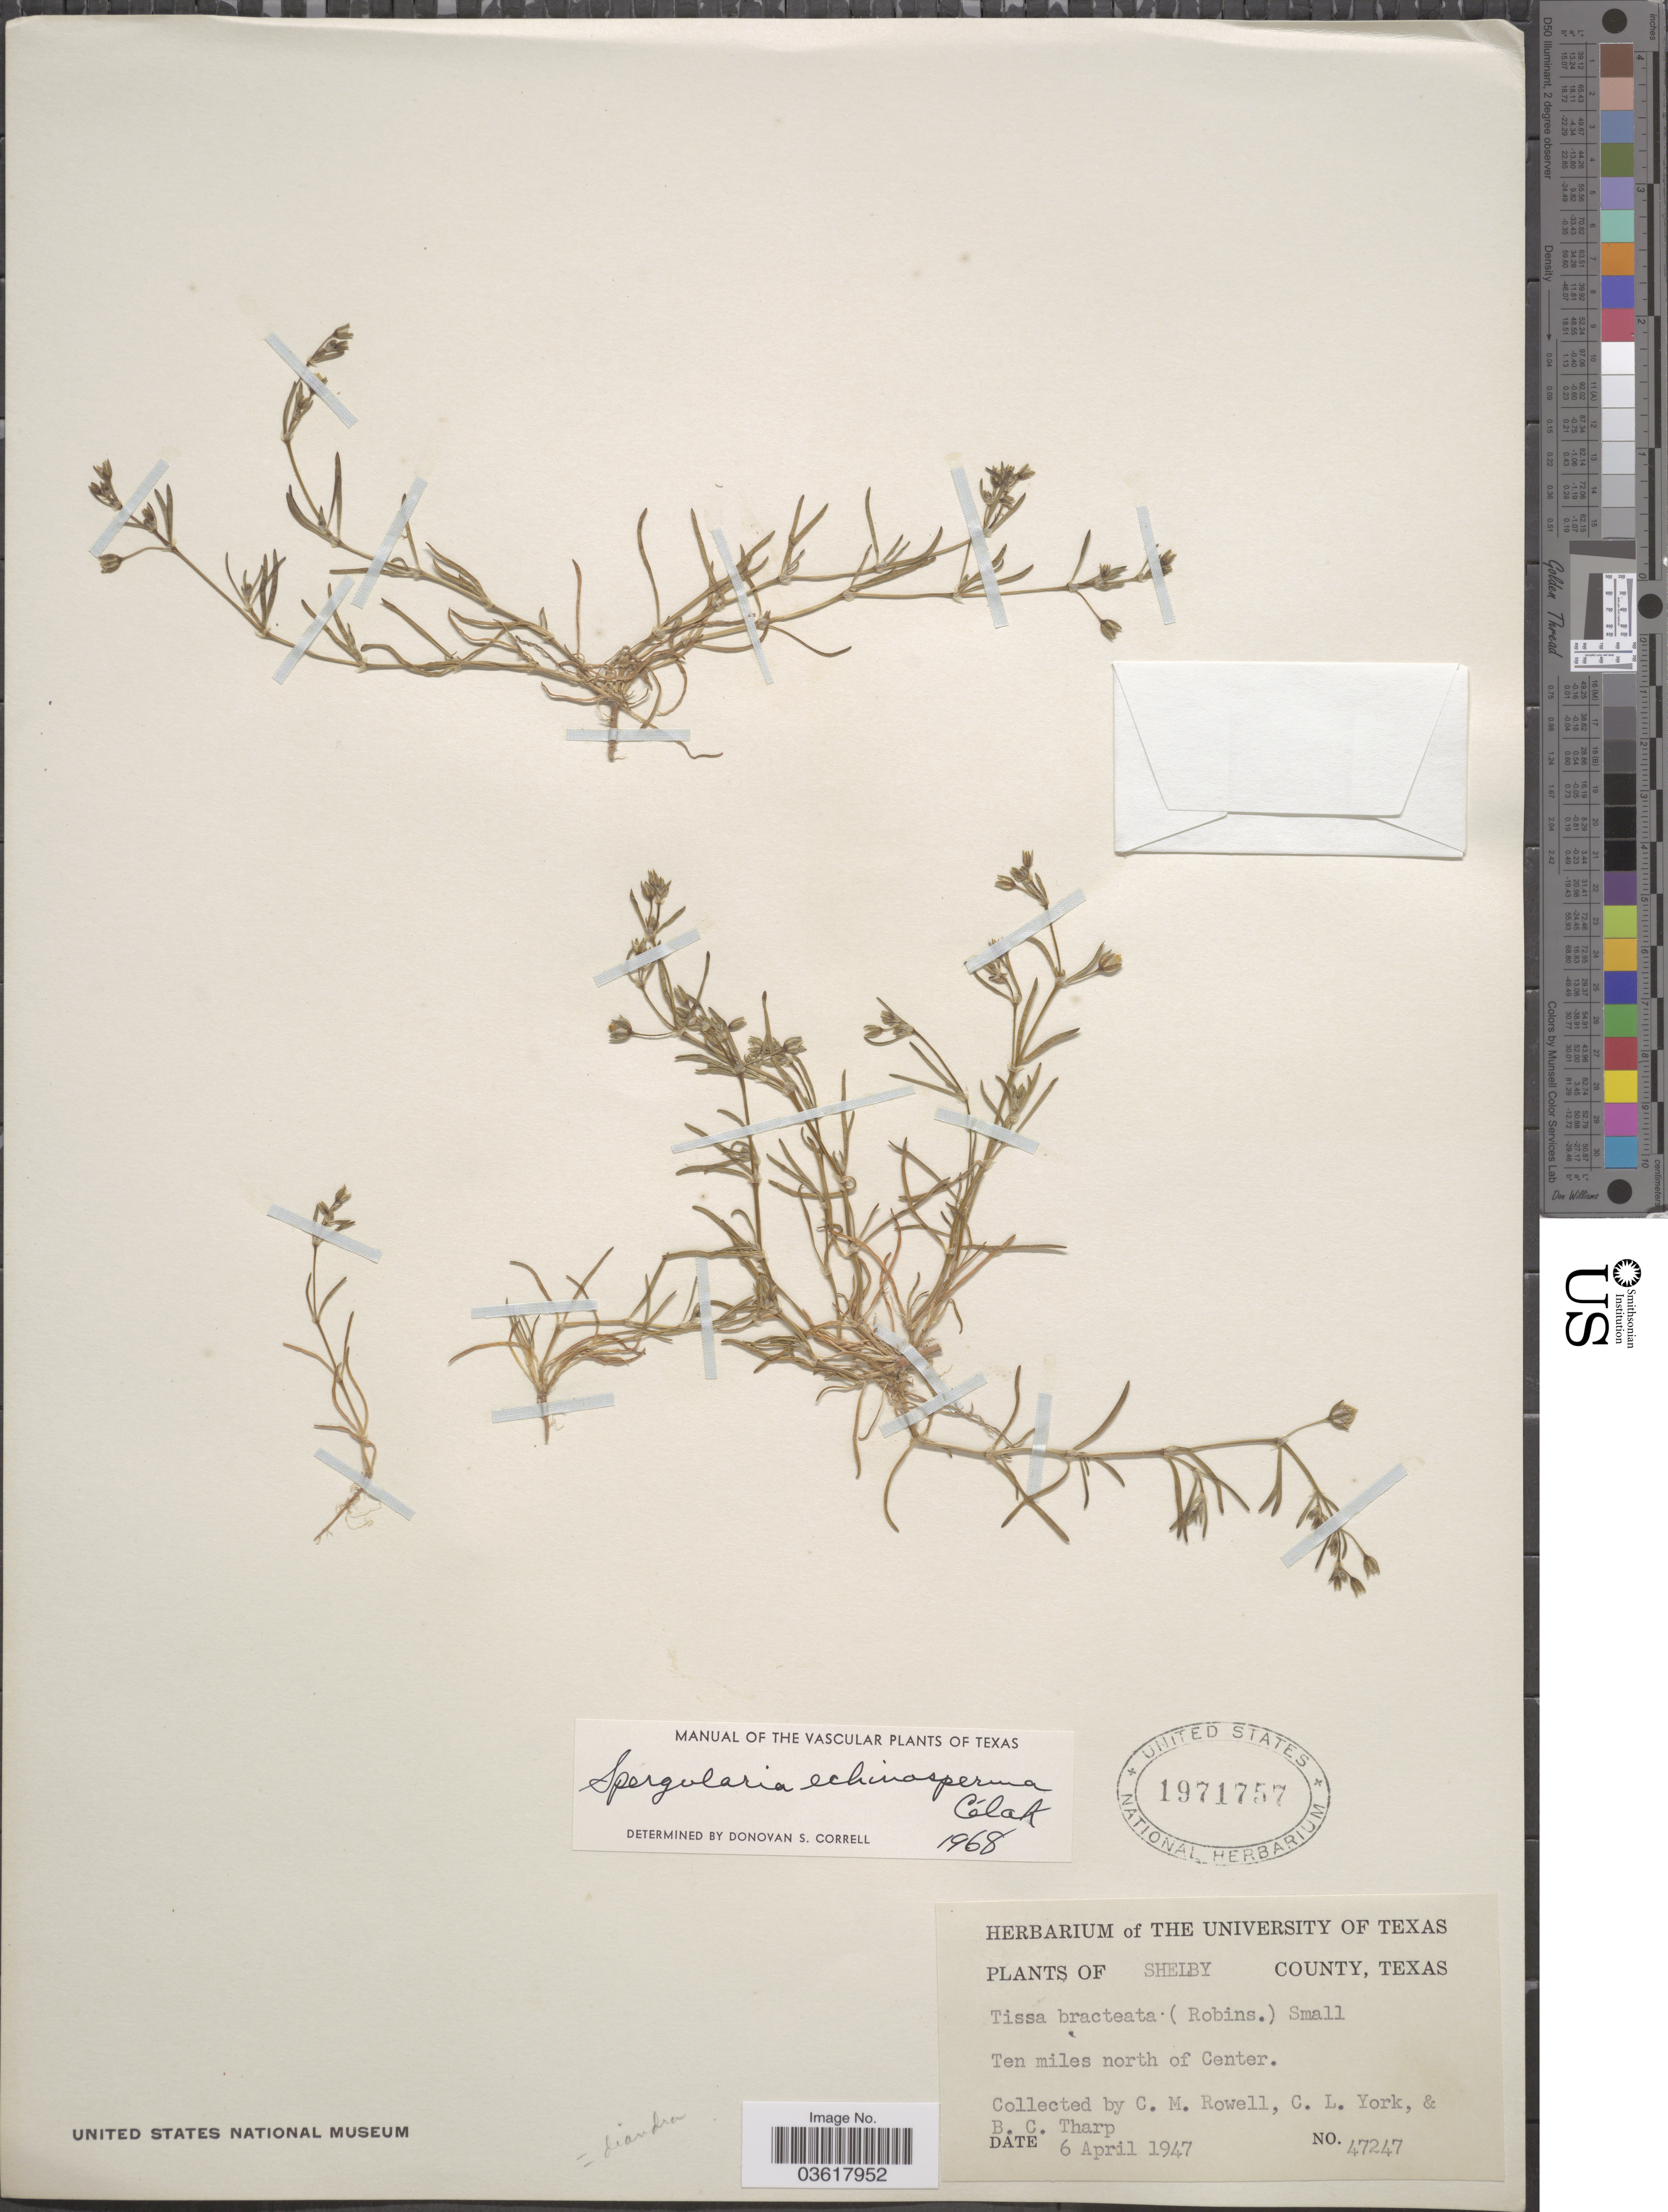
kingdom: Plantae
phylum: Tracheophyta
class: Magnoliopsida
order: Caryophyllales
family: Caryophyllaceae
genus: Spergularia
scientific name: Spergularia echinosperma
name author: (Čelak.) Asch. & Graebn.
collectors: C. M. Rowell, C. L. York & B. C. Tharp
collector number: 47247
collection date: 1947-04-06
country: United States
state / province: Texas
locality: Shelby County. Ten miles north of Center.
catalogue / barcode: US 1971757